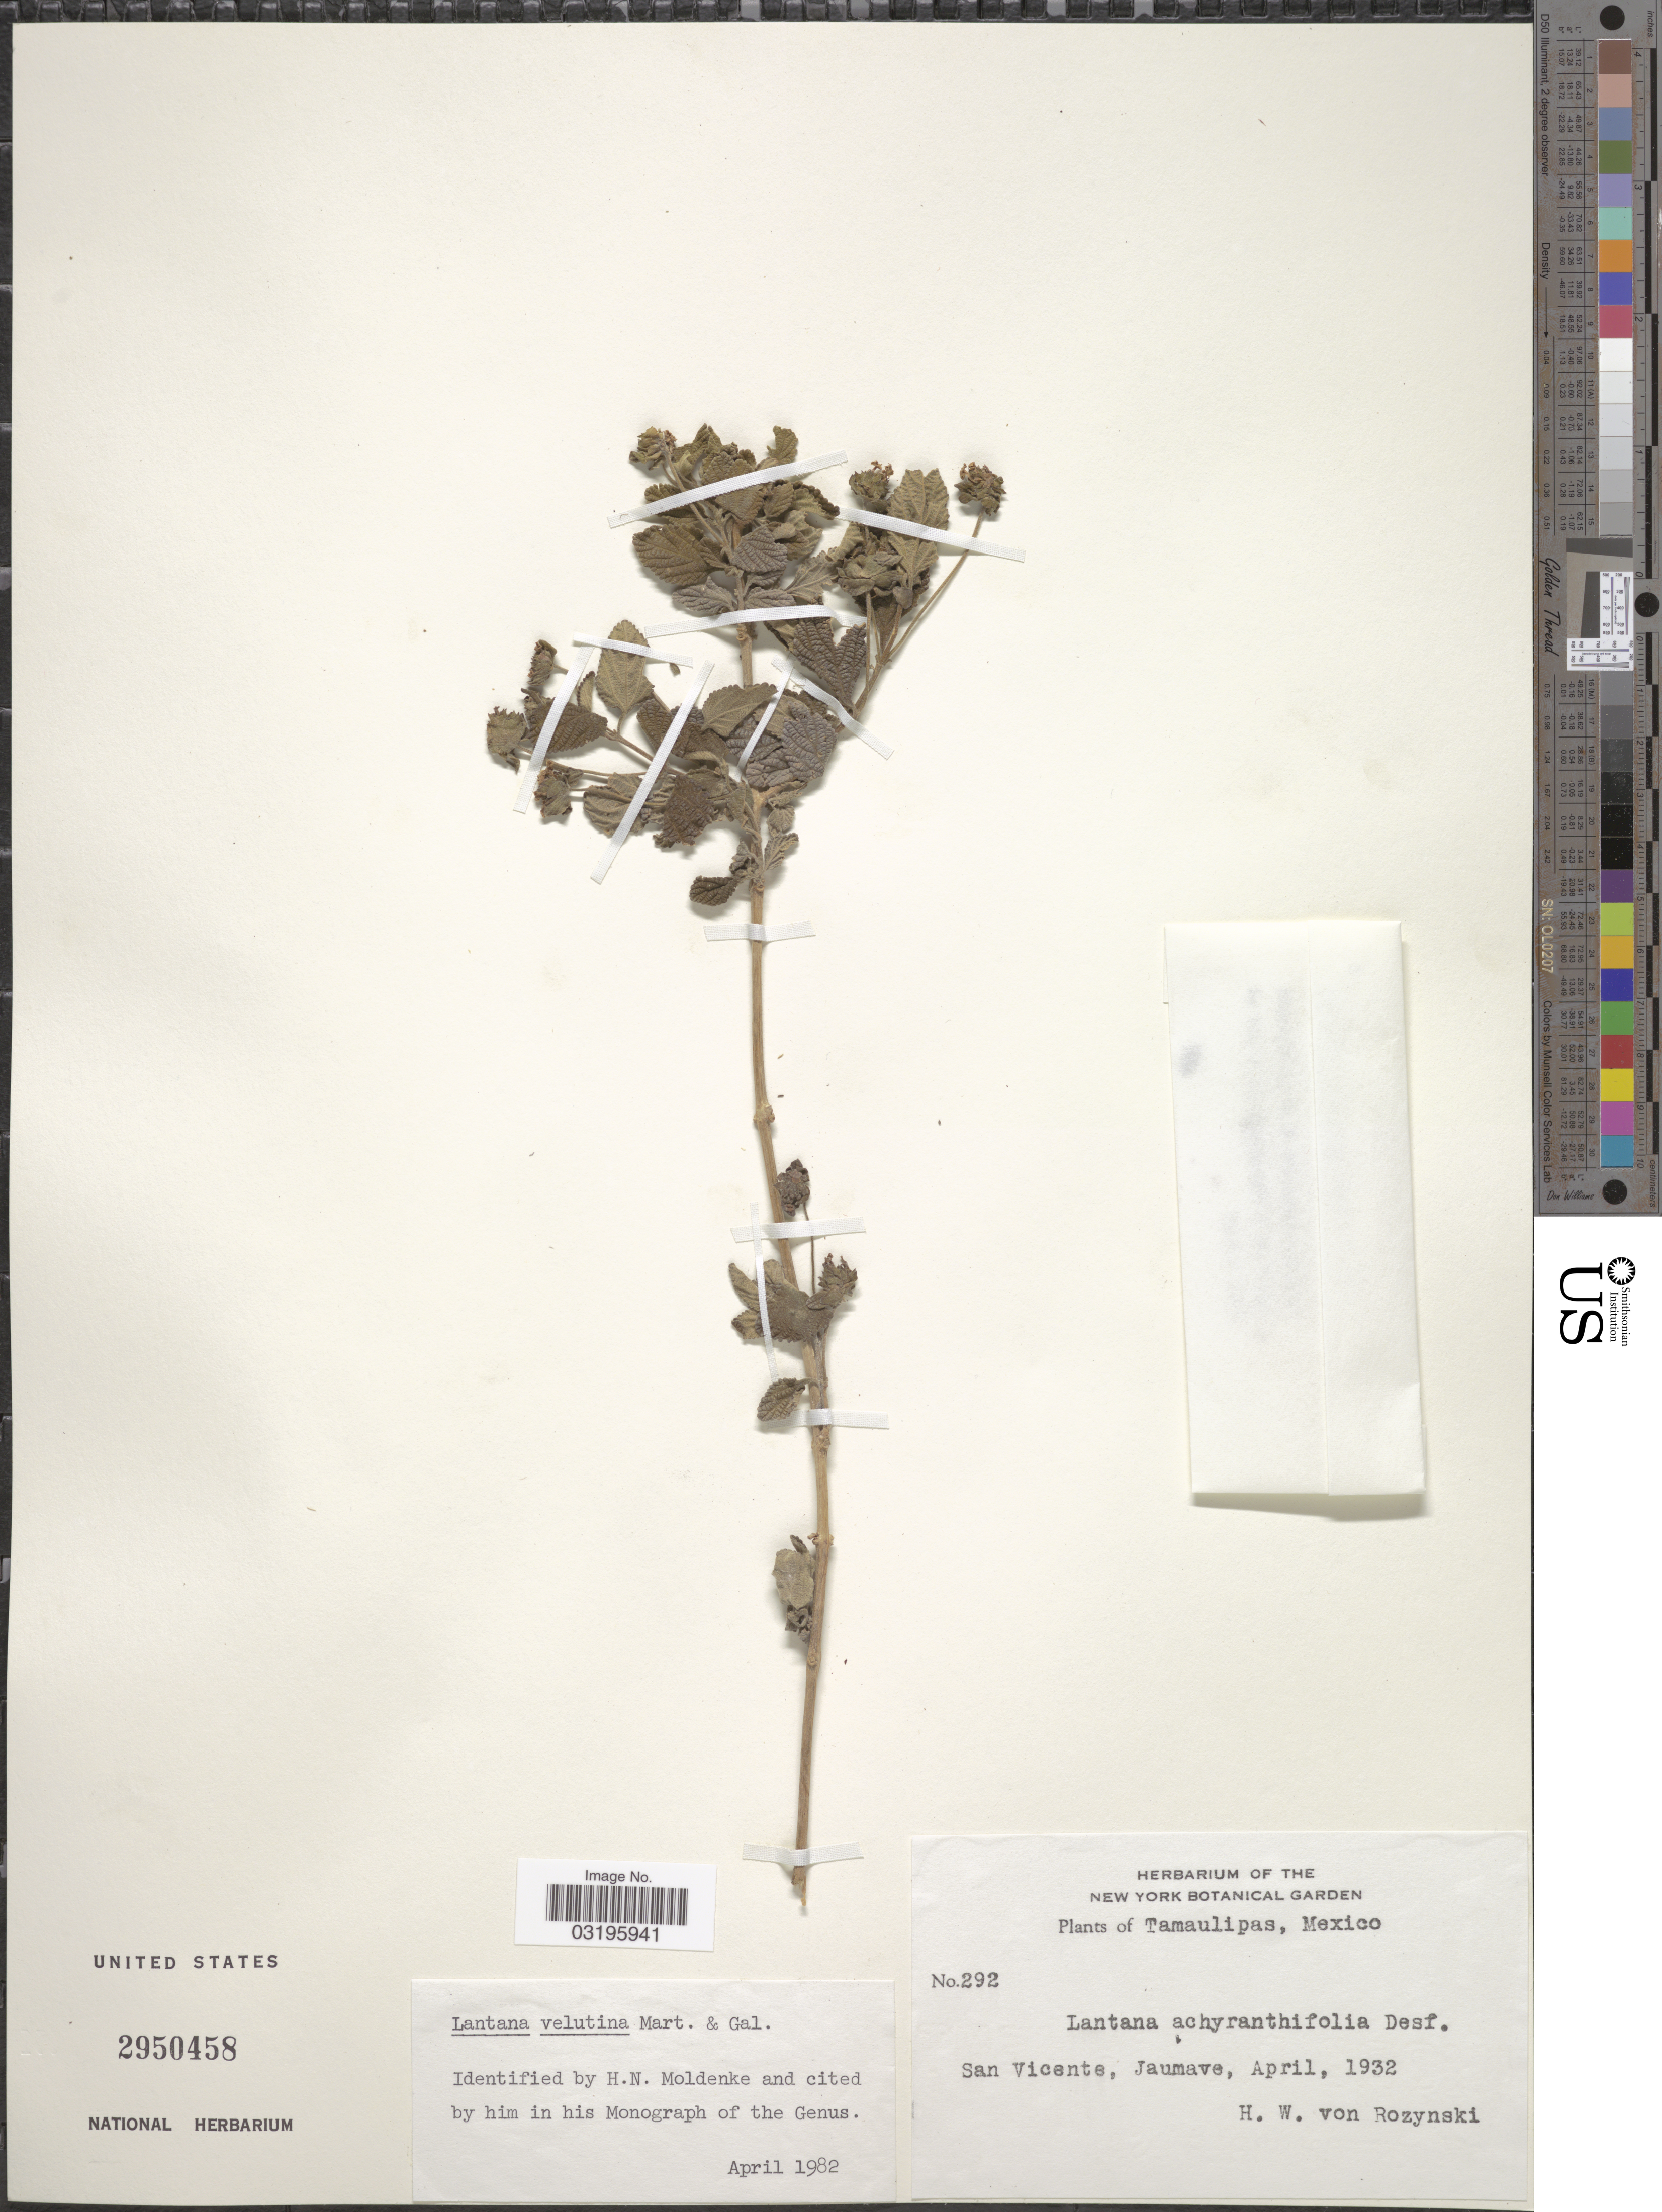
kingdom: Plantae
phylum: Tracheophyta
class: Magnoliopsida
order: Lamiales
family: Verbenaceae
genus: Lantana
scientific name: Lantana velutina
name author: M. Martens & Galeotti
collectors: Rozynski, H. W. von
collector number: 292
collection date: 1932-04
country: Mexico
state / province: Tamaulipas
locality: San Vicente, Jaumave.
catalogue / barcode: US 2950458